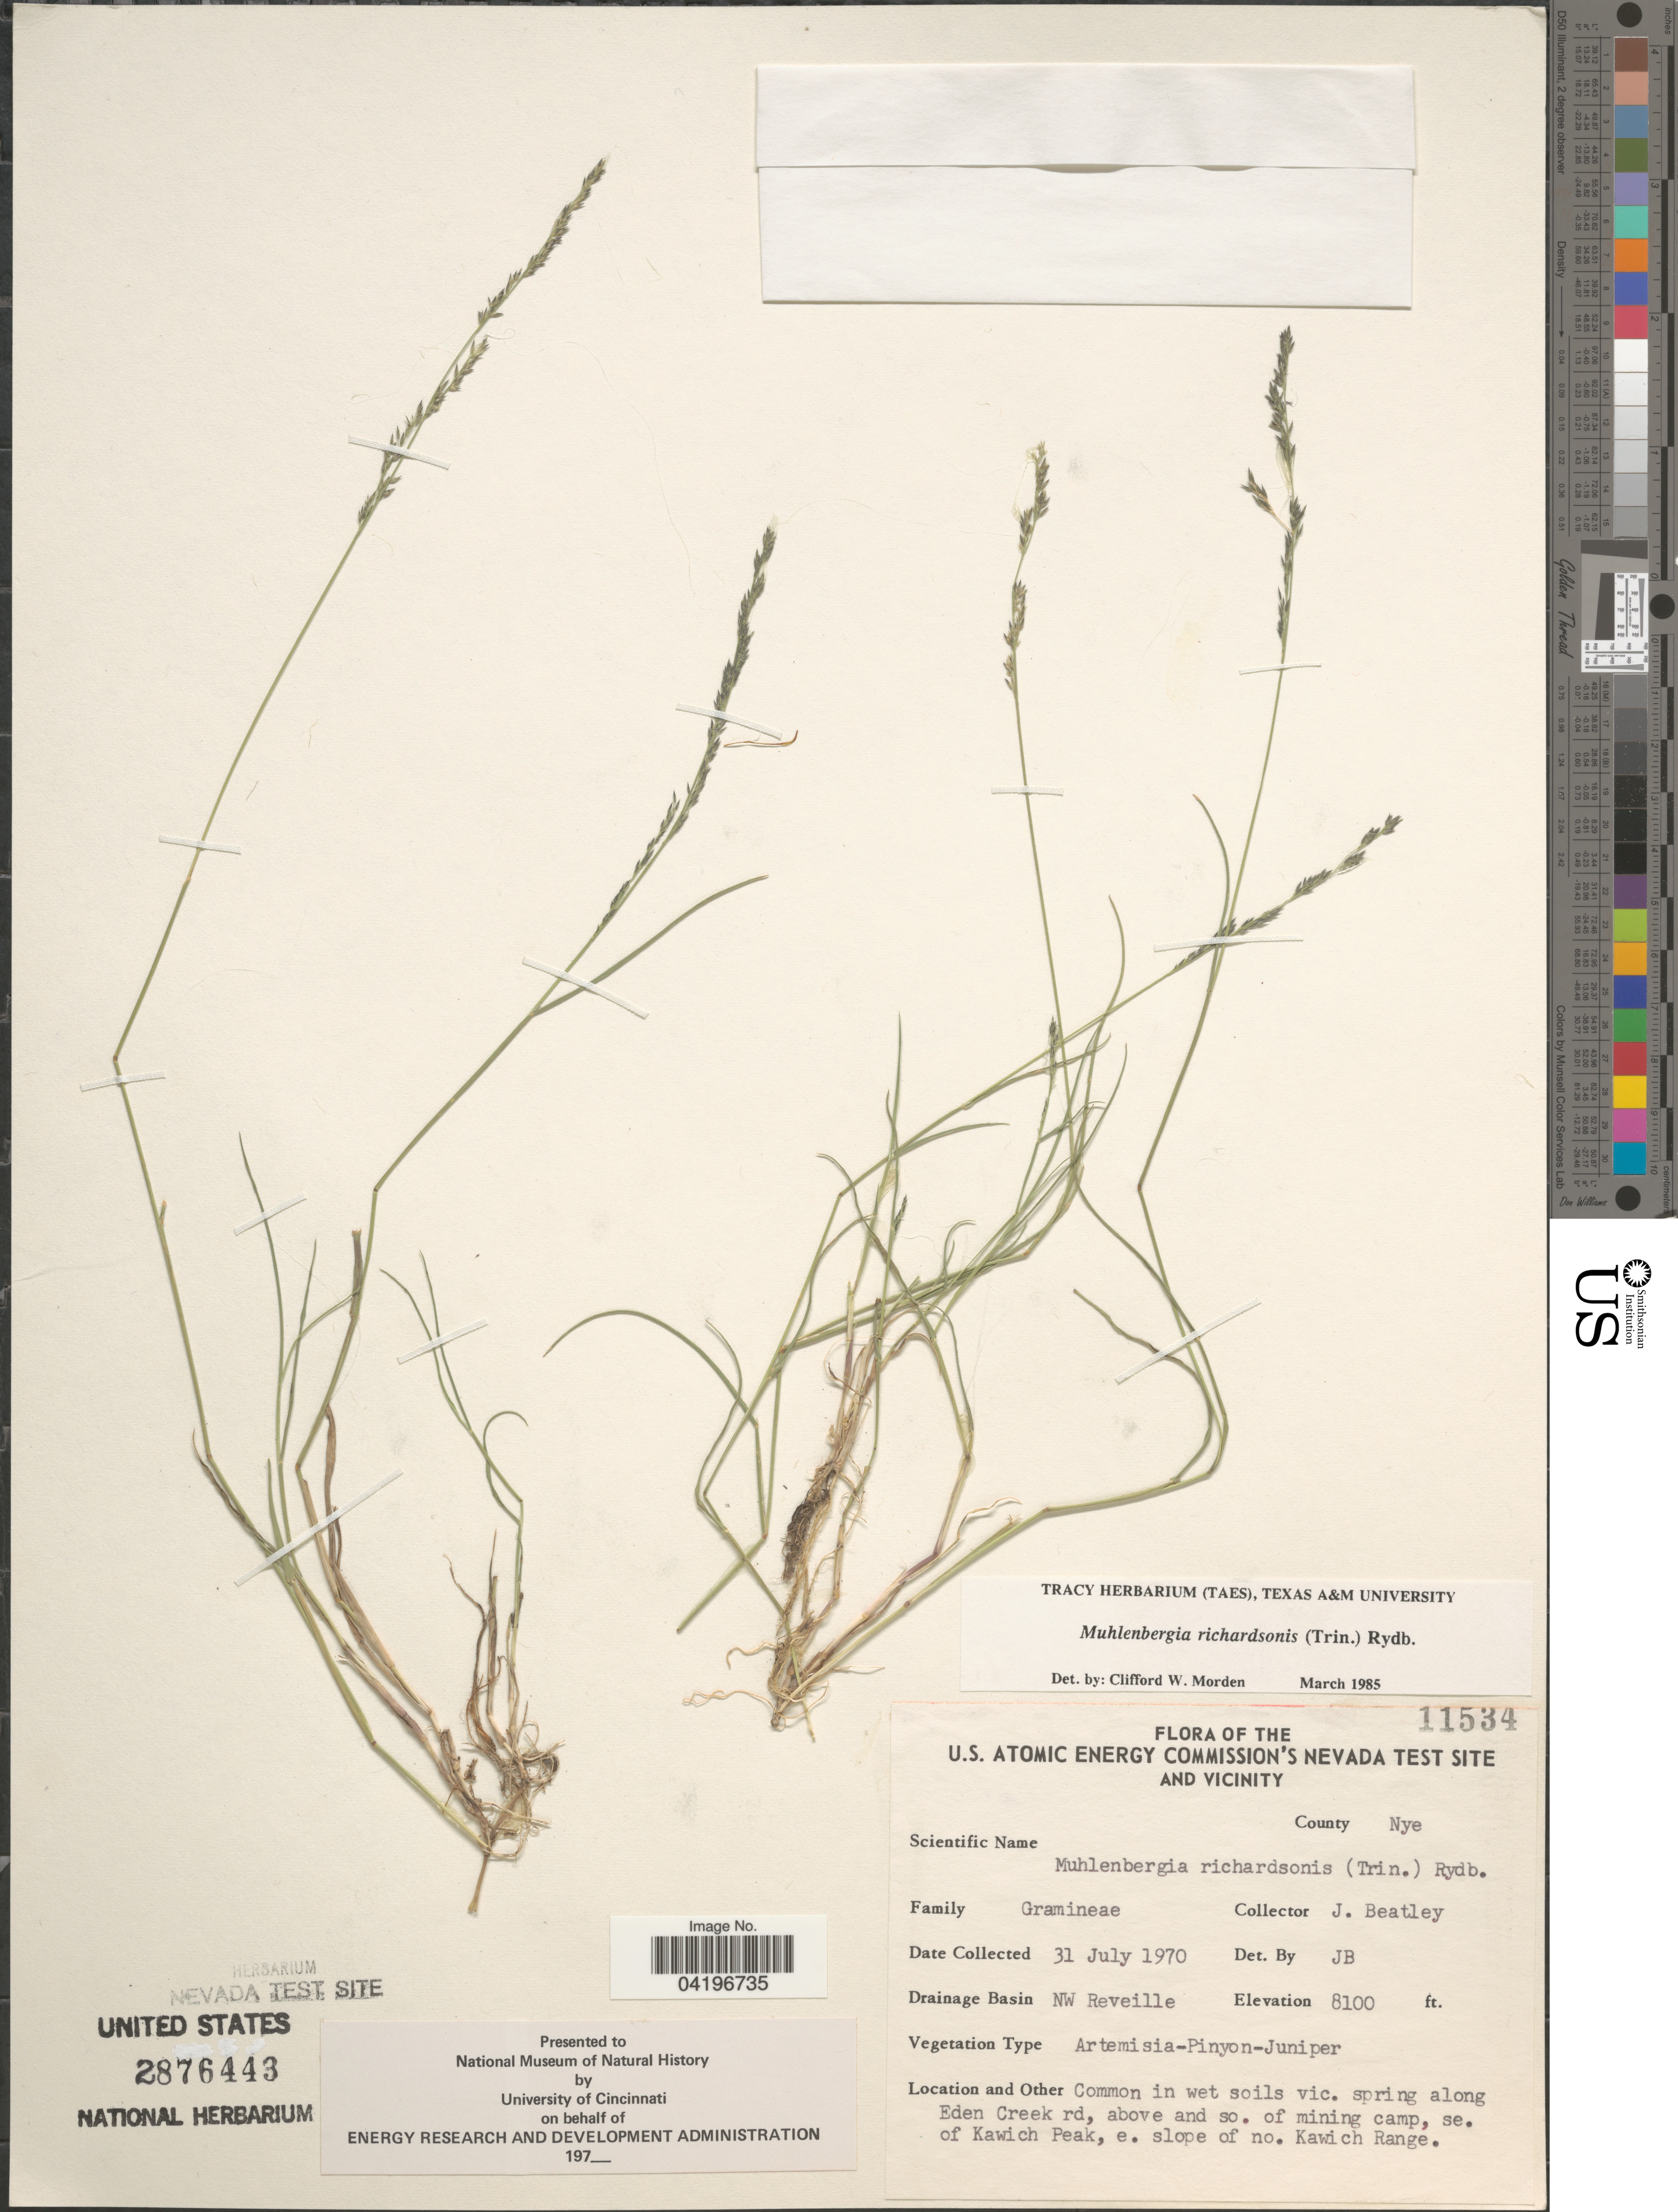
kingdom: Plantae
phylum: Tracheophyta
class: Liliopsida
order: Poales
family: Poaceae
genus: Muhlenbergia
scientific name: Muhlenbergia richardsonis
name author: (Trin.) Rydb.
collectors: J. C. Beatley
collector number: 11534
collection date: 1970-07-31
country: United States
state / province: Nevada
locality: U.S. Atomic Energy Commission's Nevada test site and vicinity. County Nye. Drainage Basin NW Reveille. Vic. spring along Eden Creek rd, above and so. of mining camp, se. of Kawich Peak, e. slope of no. Kawich Range.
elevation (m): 2469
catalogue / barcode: US 2876443